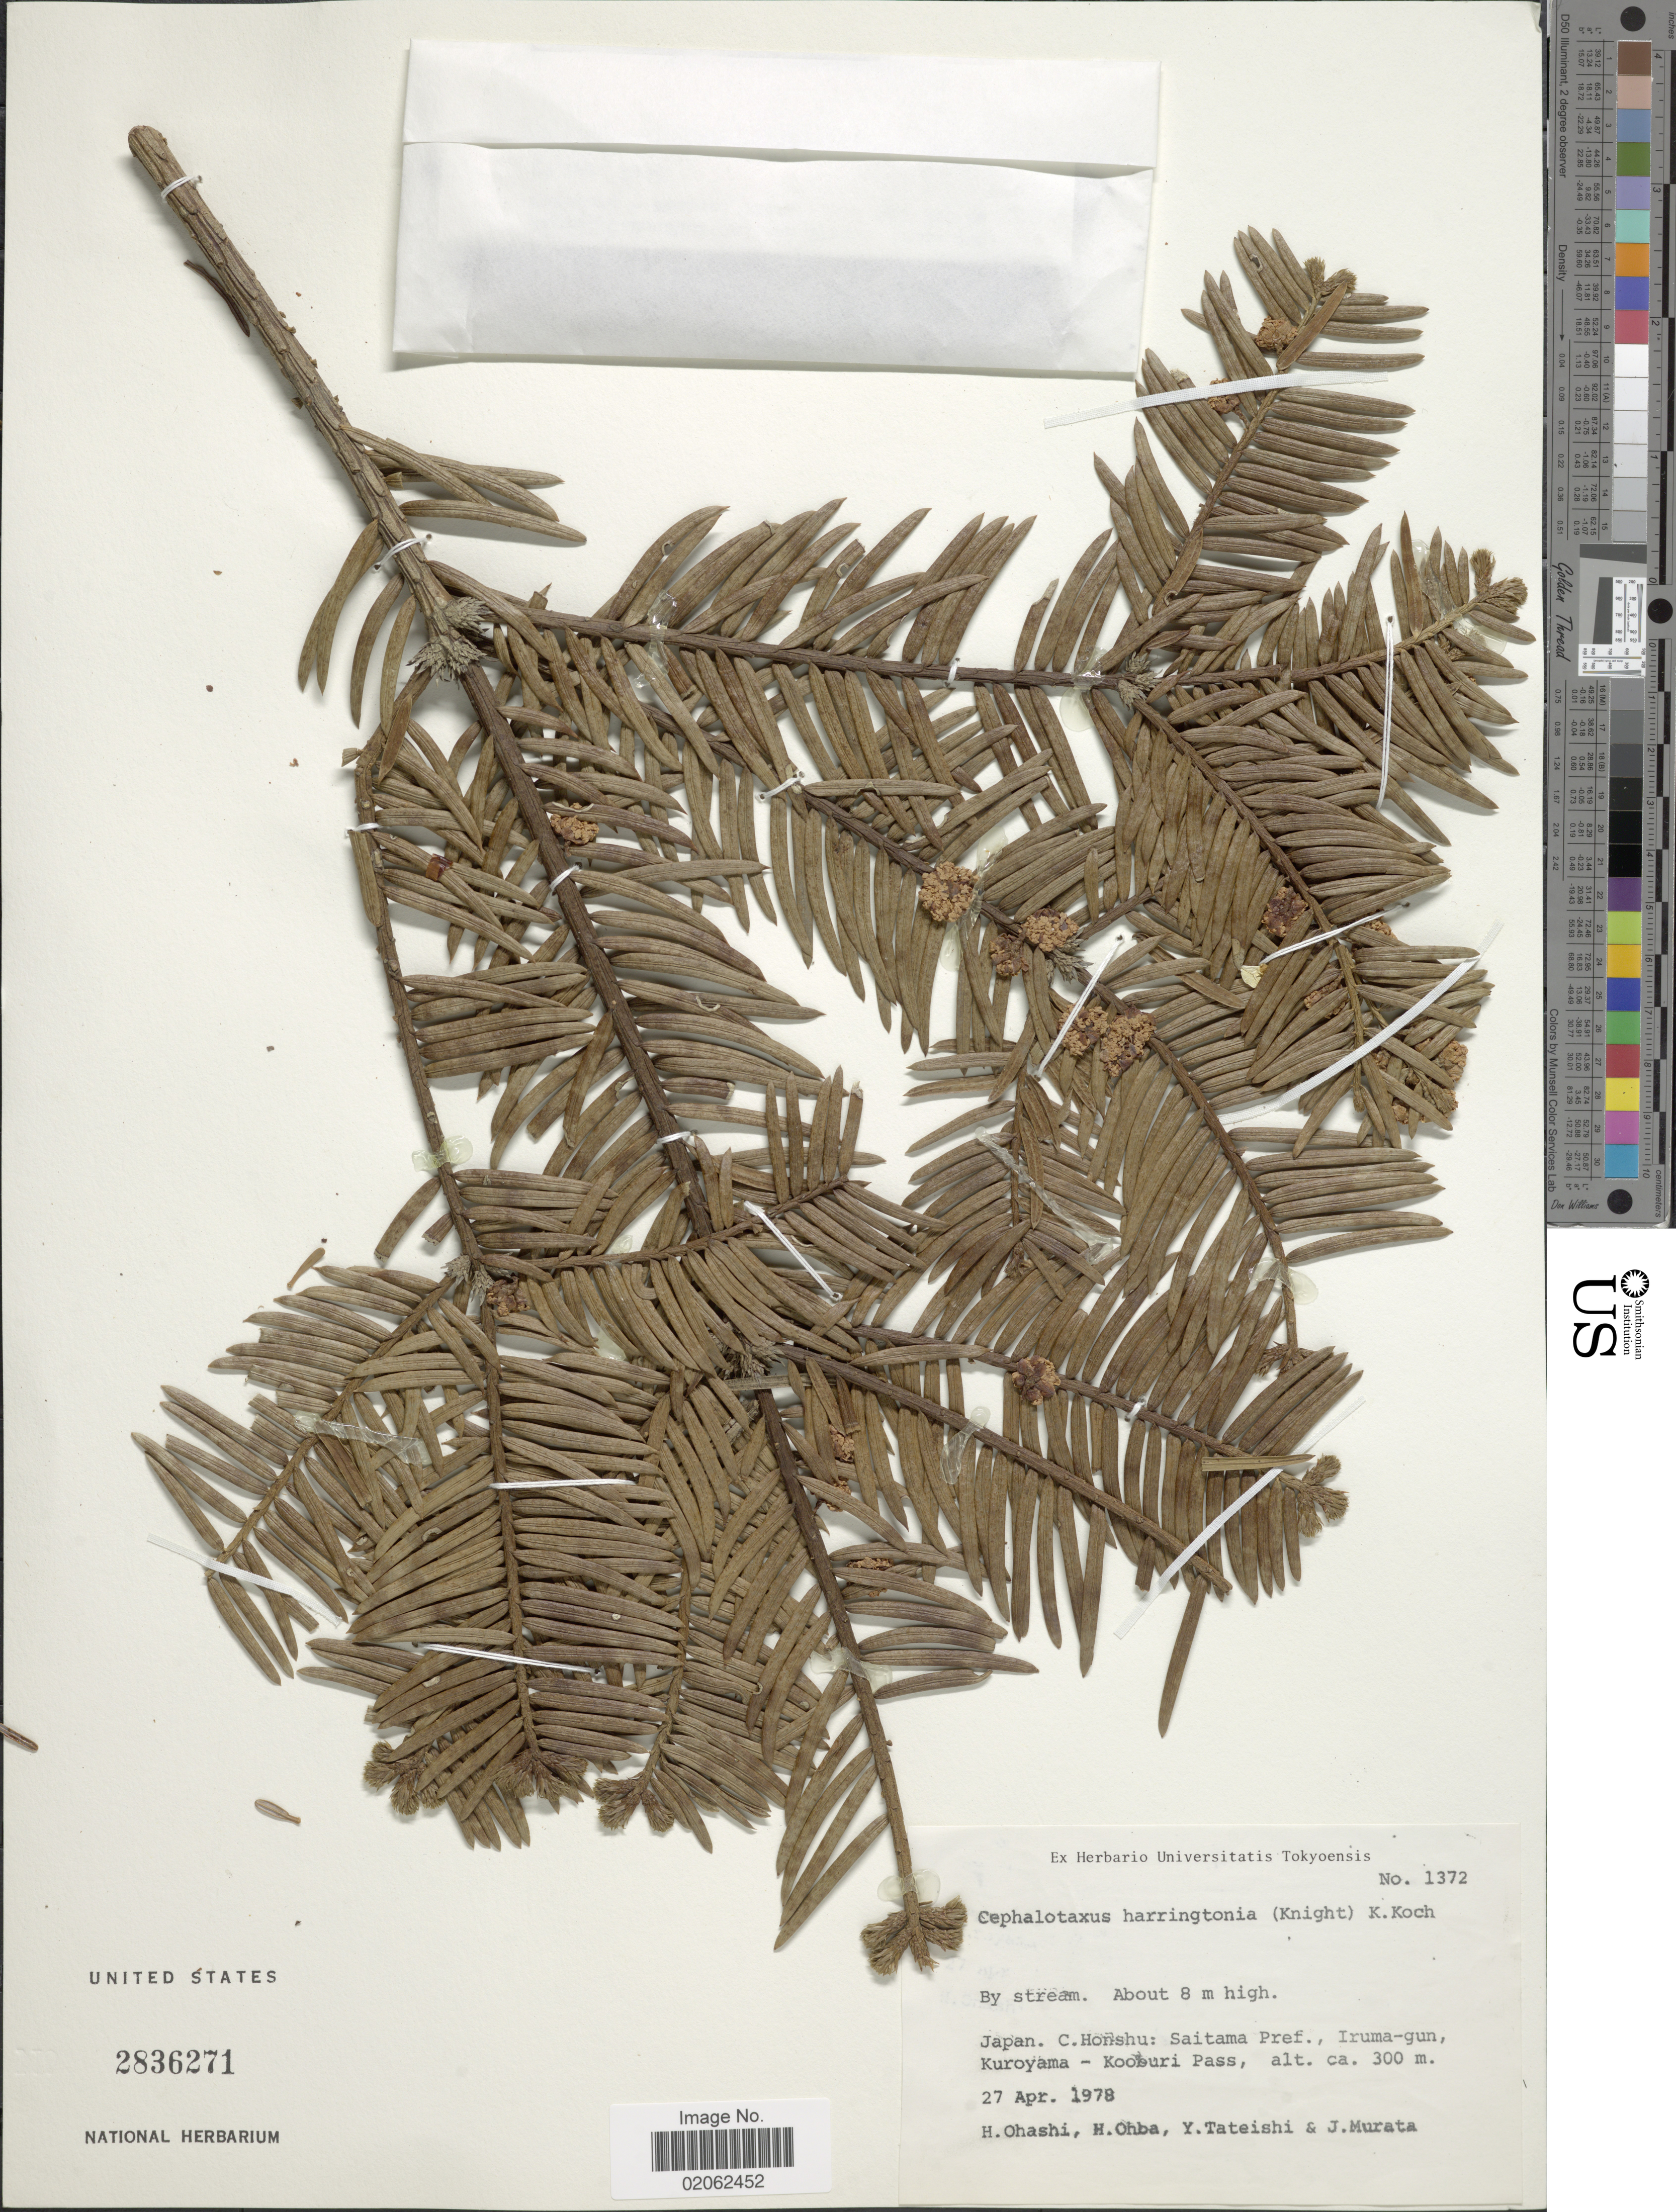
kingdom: Plantae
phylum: Tracheophyta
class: Pinopsida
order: Pinales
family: Cephalotaxaceae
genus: Cephalotaxus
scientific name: Cephalotaxus harringtonia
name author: (Knight) K. Koch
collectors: H. Ohashi, H. Ohba, Y. Tateishi & J. Murata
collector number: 1372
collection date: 1978-04-27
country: Japan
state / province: Saitama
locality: C. Honshu: Saitama Pref., Iruma-gun, Kuroyama - Kooburi Pass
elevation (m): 300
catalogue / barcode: US 2836271